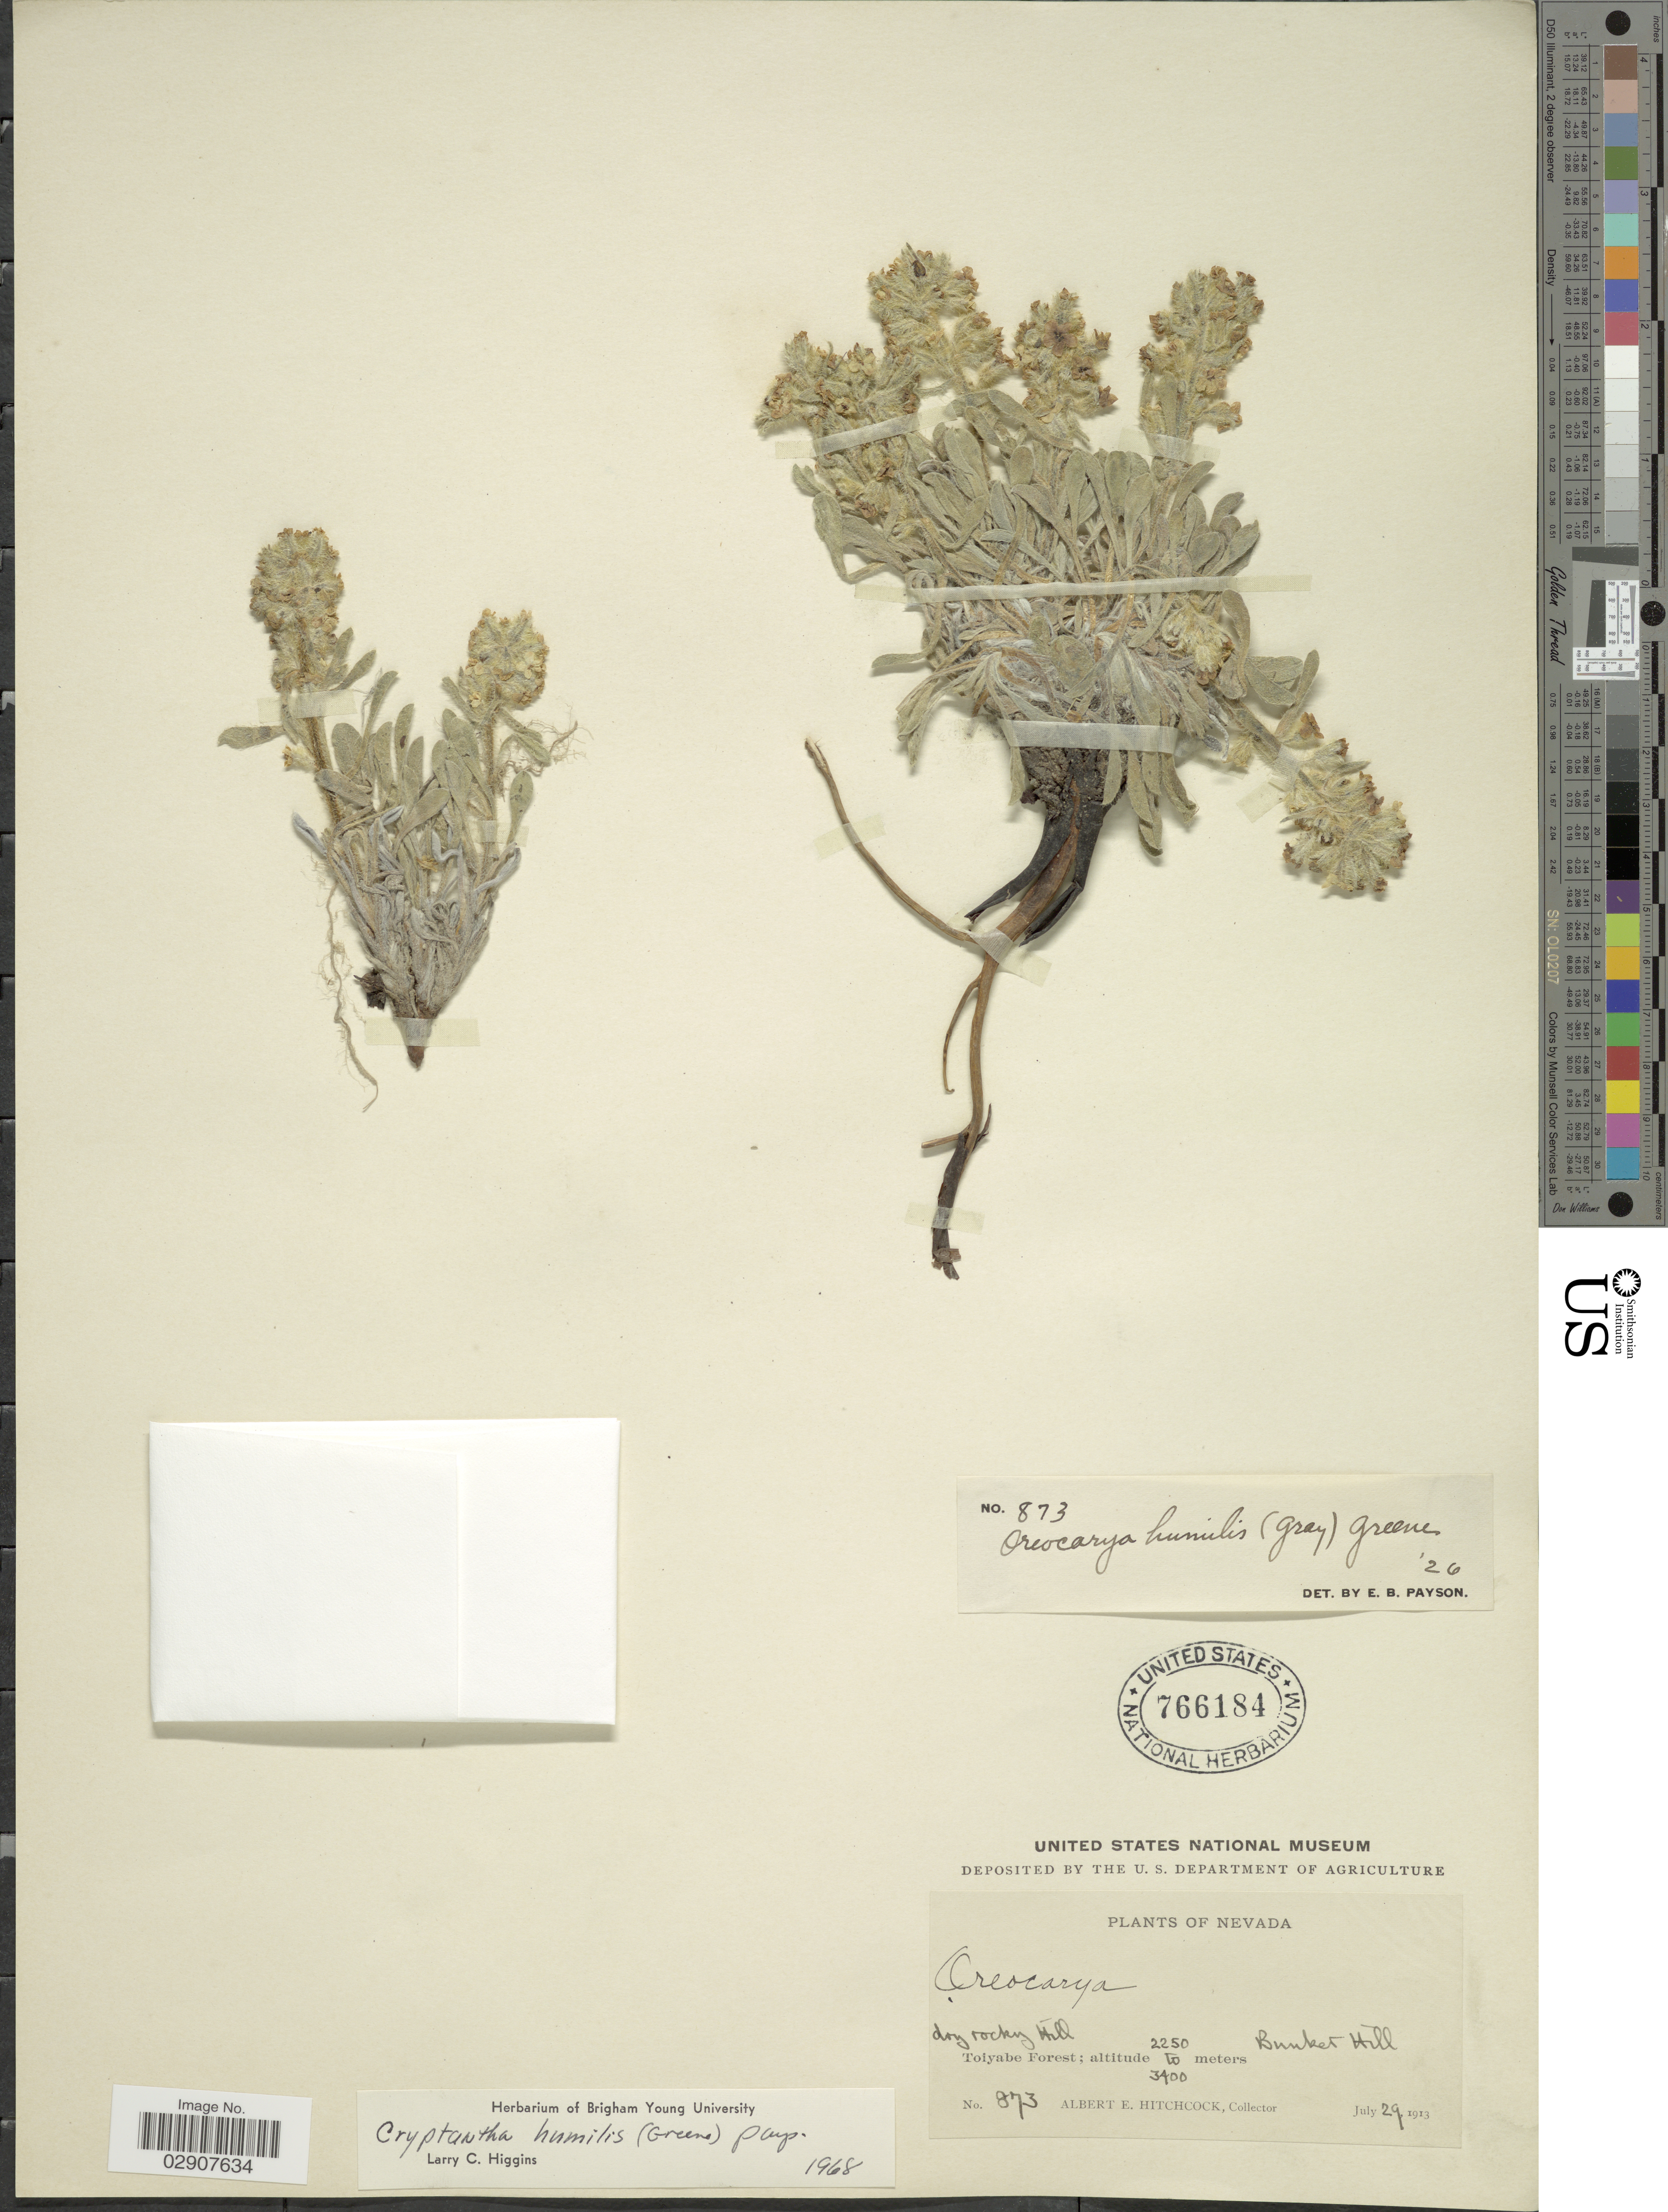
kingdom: Plantae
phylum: Tracheophyta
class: Magnoliopsida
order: Boraginales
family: Boraginaceae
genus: Cryptantha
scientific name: Cryptantha humilis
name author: (Greene) Payson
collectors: A. Hitchcock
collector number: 873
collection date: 1913-07-29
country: United States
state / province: Nevada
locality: Toiyabe Forest. Bunker Hill.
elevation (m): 2250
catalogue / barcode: US 766184